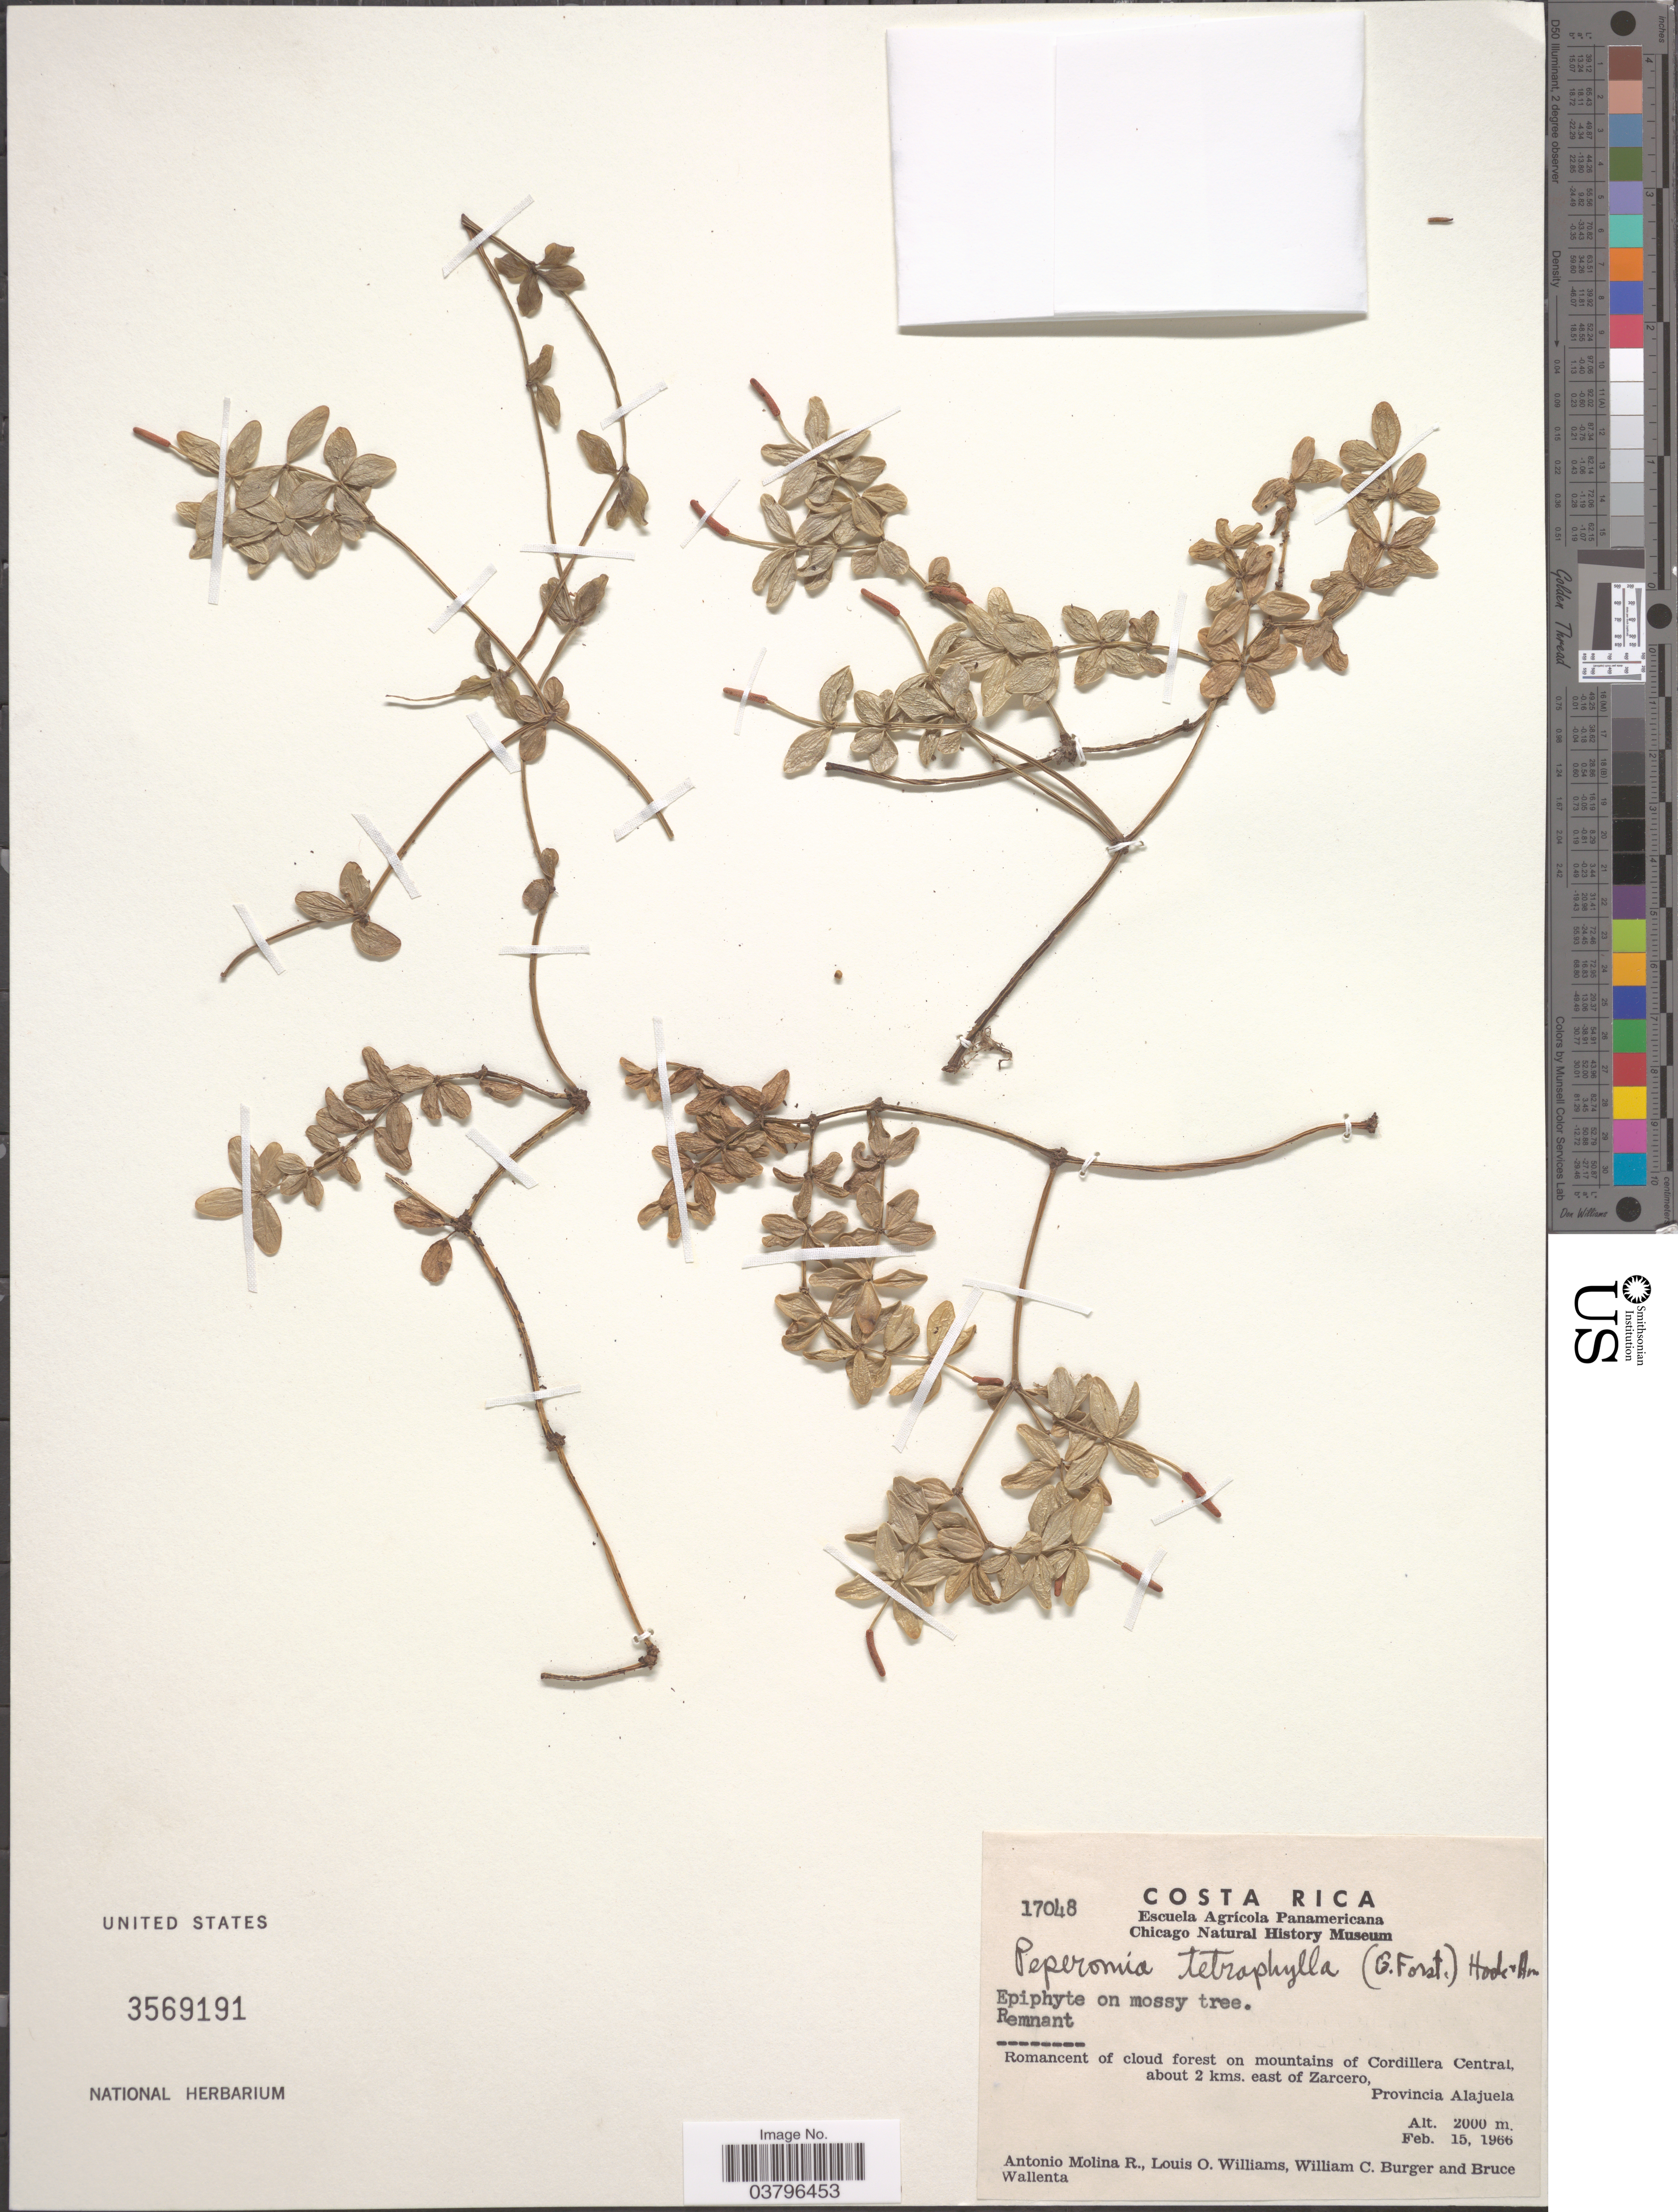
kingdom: Plantae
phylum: Tracheophyta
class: Magnoliopsida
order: Piperales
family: Piperaceae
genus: Peperomia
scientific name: Peperomia tetraphylla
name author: (G. Forst.) Hook. & Arn.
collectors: A. Molina R., L. O. Williams, W. Burger & B. Wallenta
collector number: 17048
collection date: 1966-02-15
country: Costa Rica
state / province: Alajuela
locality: Romancent of cloud forest on mountains of Cordillera Central, about 2 kms. east of Zarcero.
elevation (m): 2000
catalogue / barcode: US 3569191